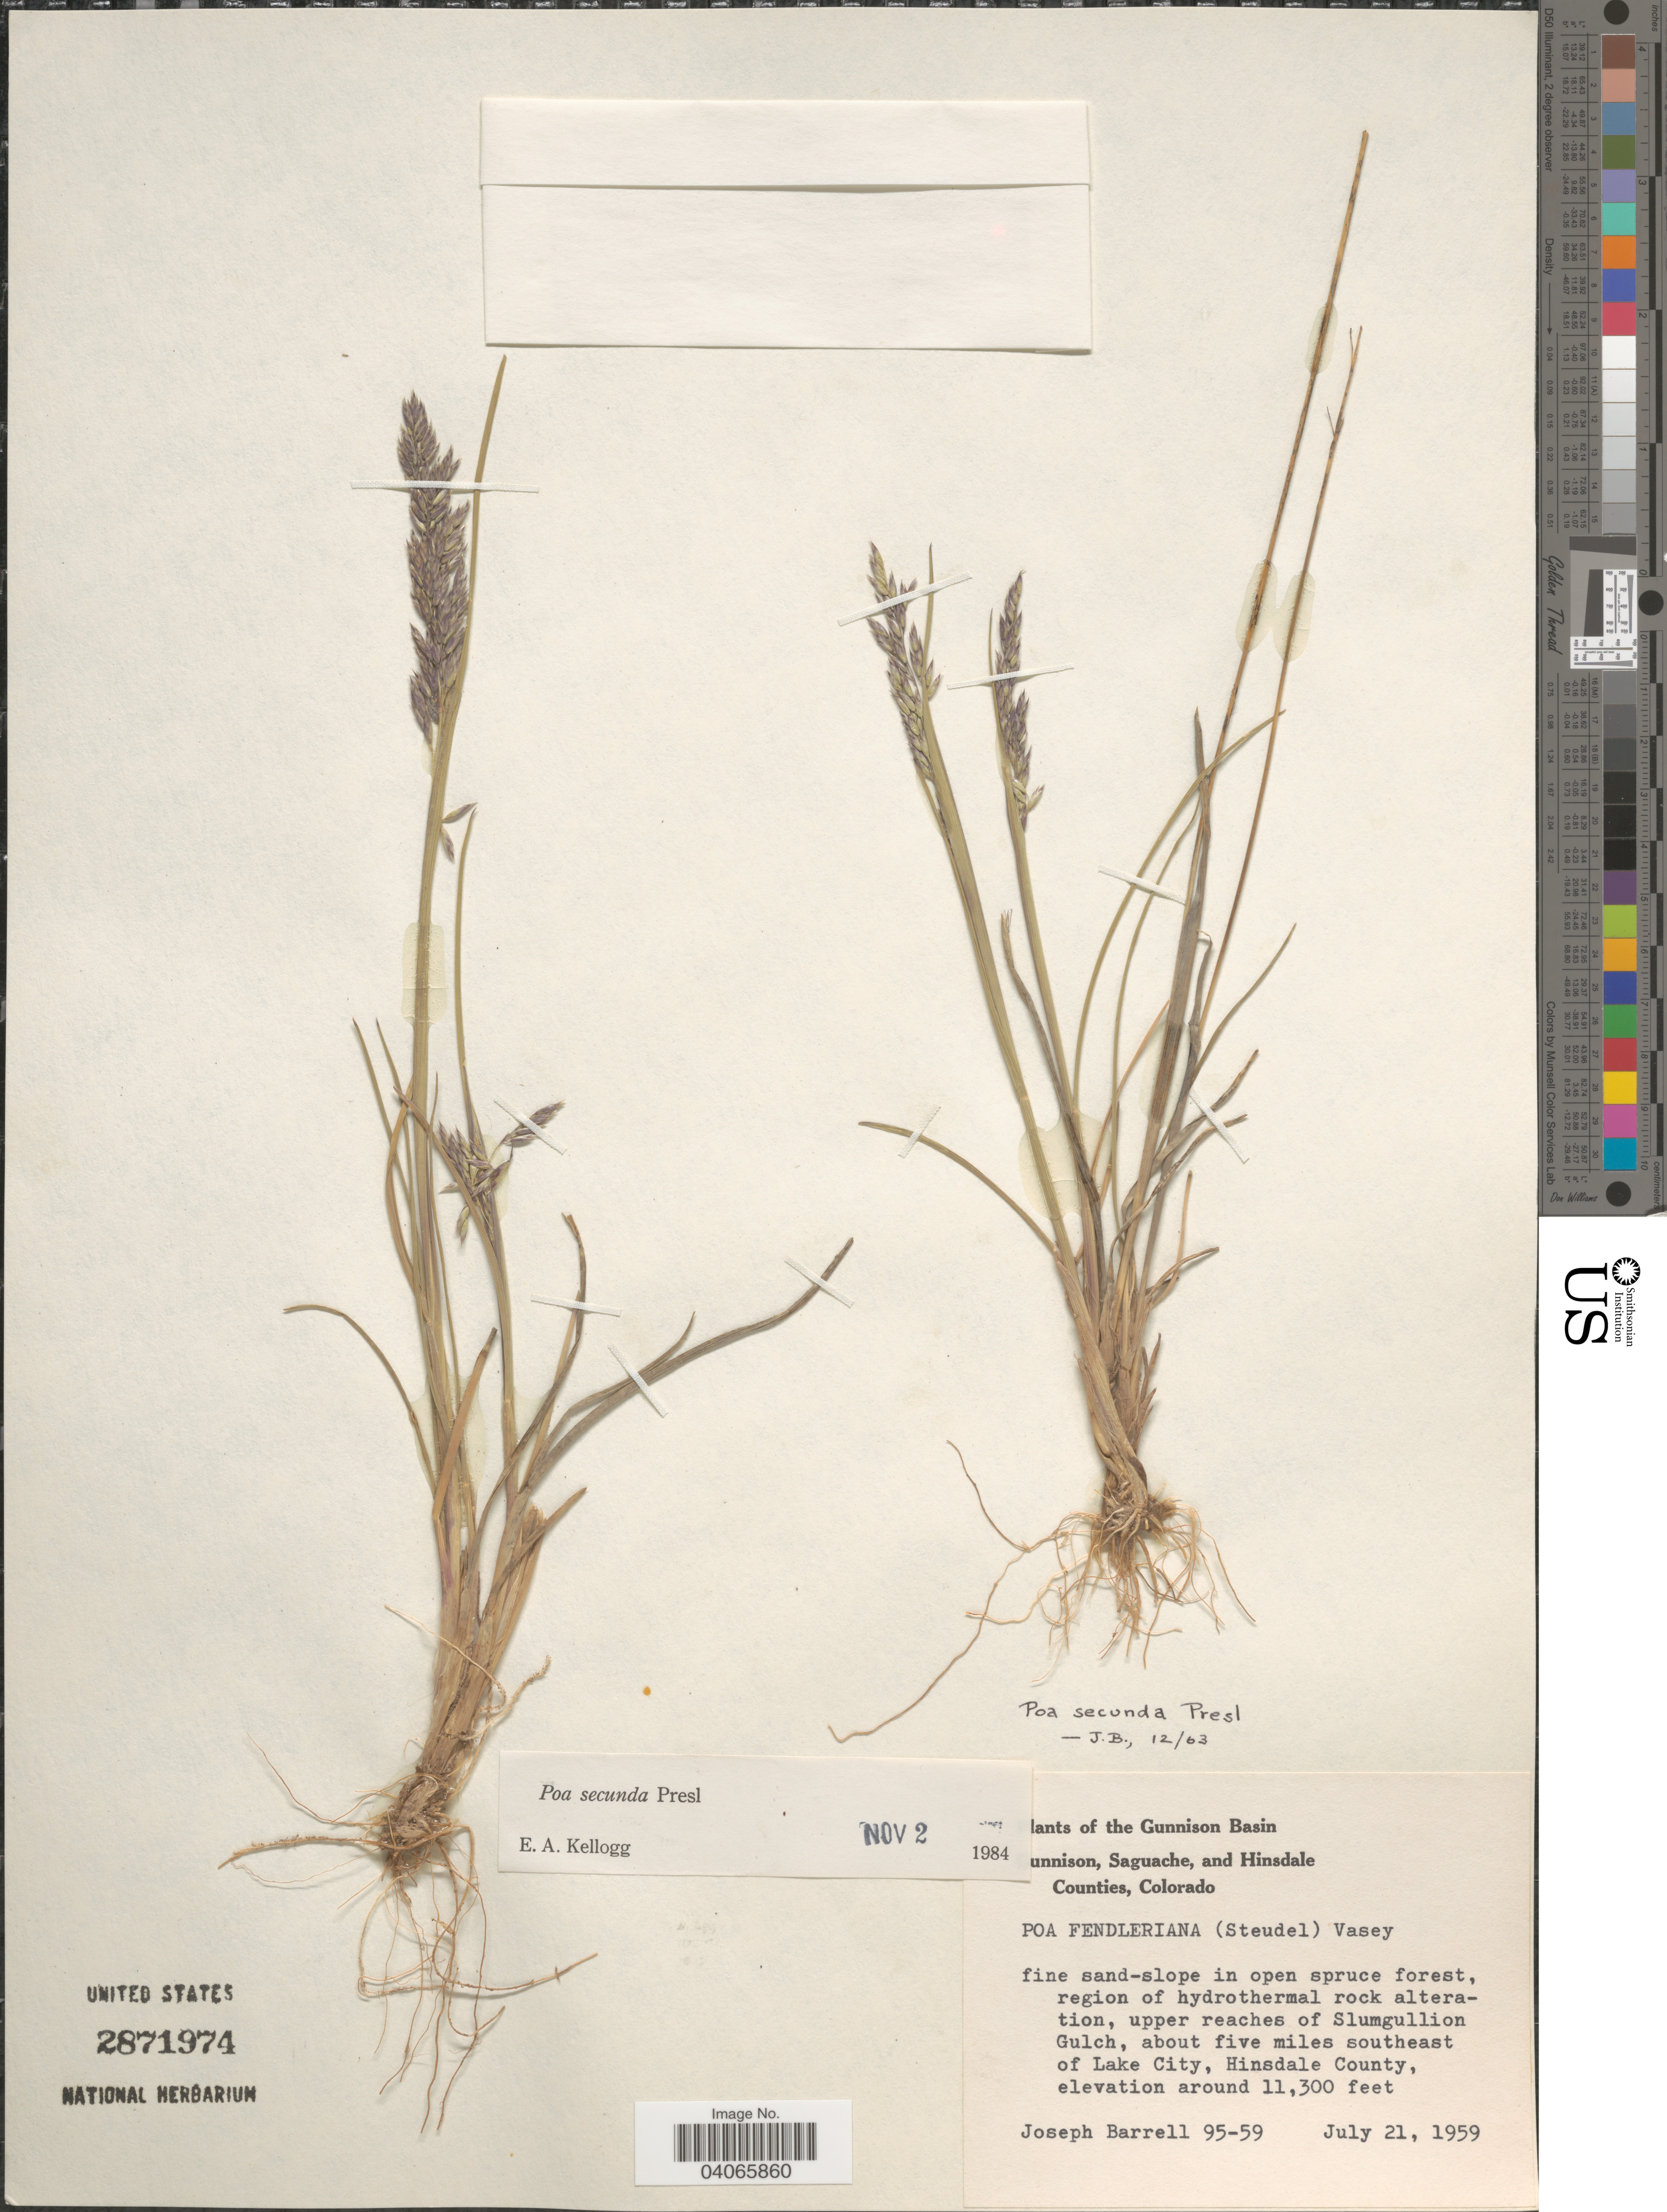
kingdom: Plantae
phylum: Tracheophyta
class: Liliopsida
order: Poales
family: Poaceae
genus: Poa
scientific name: Poa secunda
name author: J. Presl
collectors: J. Barrell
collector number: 95-59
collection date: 1959-07-21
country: United States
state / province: Colorado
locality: Gunnison Basin. Upper reaches of Slumgullion Gulch, about five miles southeast of Lake City, Hinsdale County.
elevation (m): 3444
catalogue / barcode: US 2871974